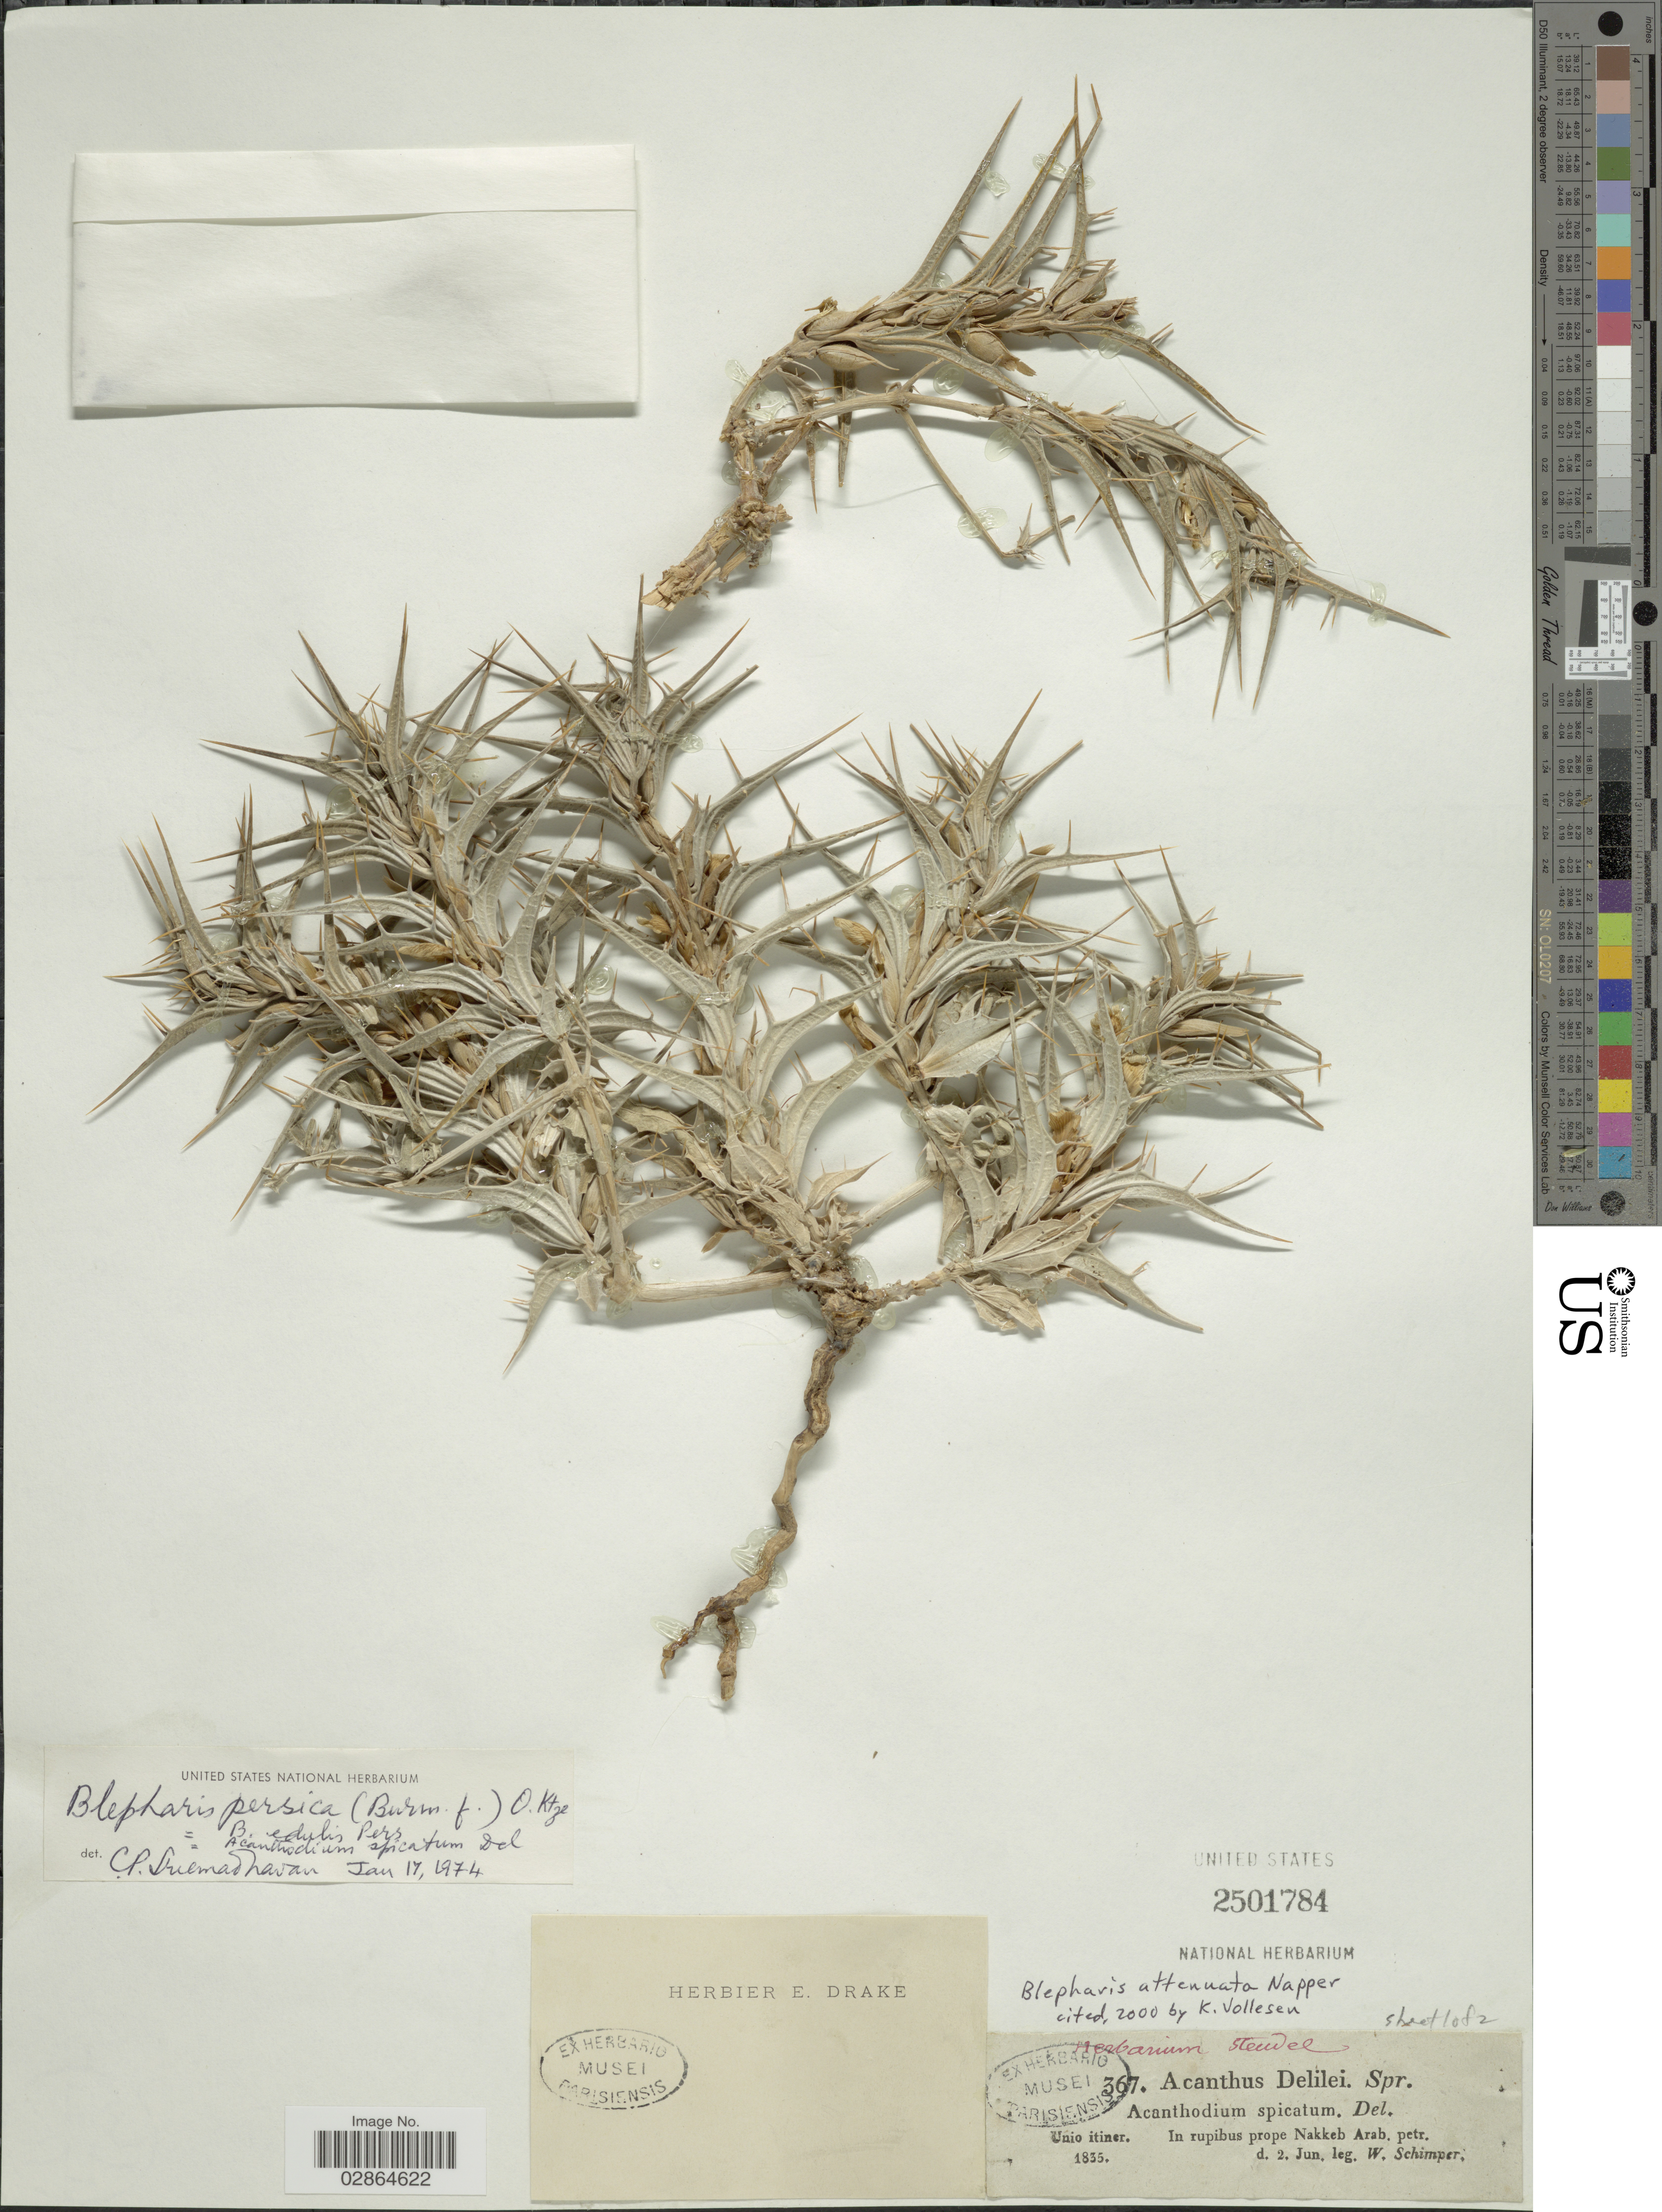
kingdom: Plantae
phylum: Tracheophyta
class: Magnoliopsida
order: Lamiales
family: Acanthaceae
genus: Blepharis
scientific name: Blepharis attenuata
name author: Napper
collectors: W. Schimper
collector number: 367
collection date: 1835-06-02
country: Egypt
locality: In Rupibus prope Nakkeb Arab. petr. [Sinai]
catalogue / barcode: US 2501784